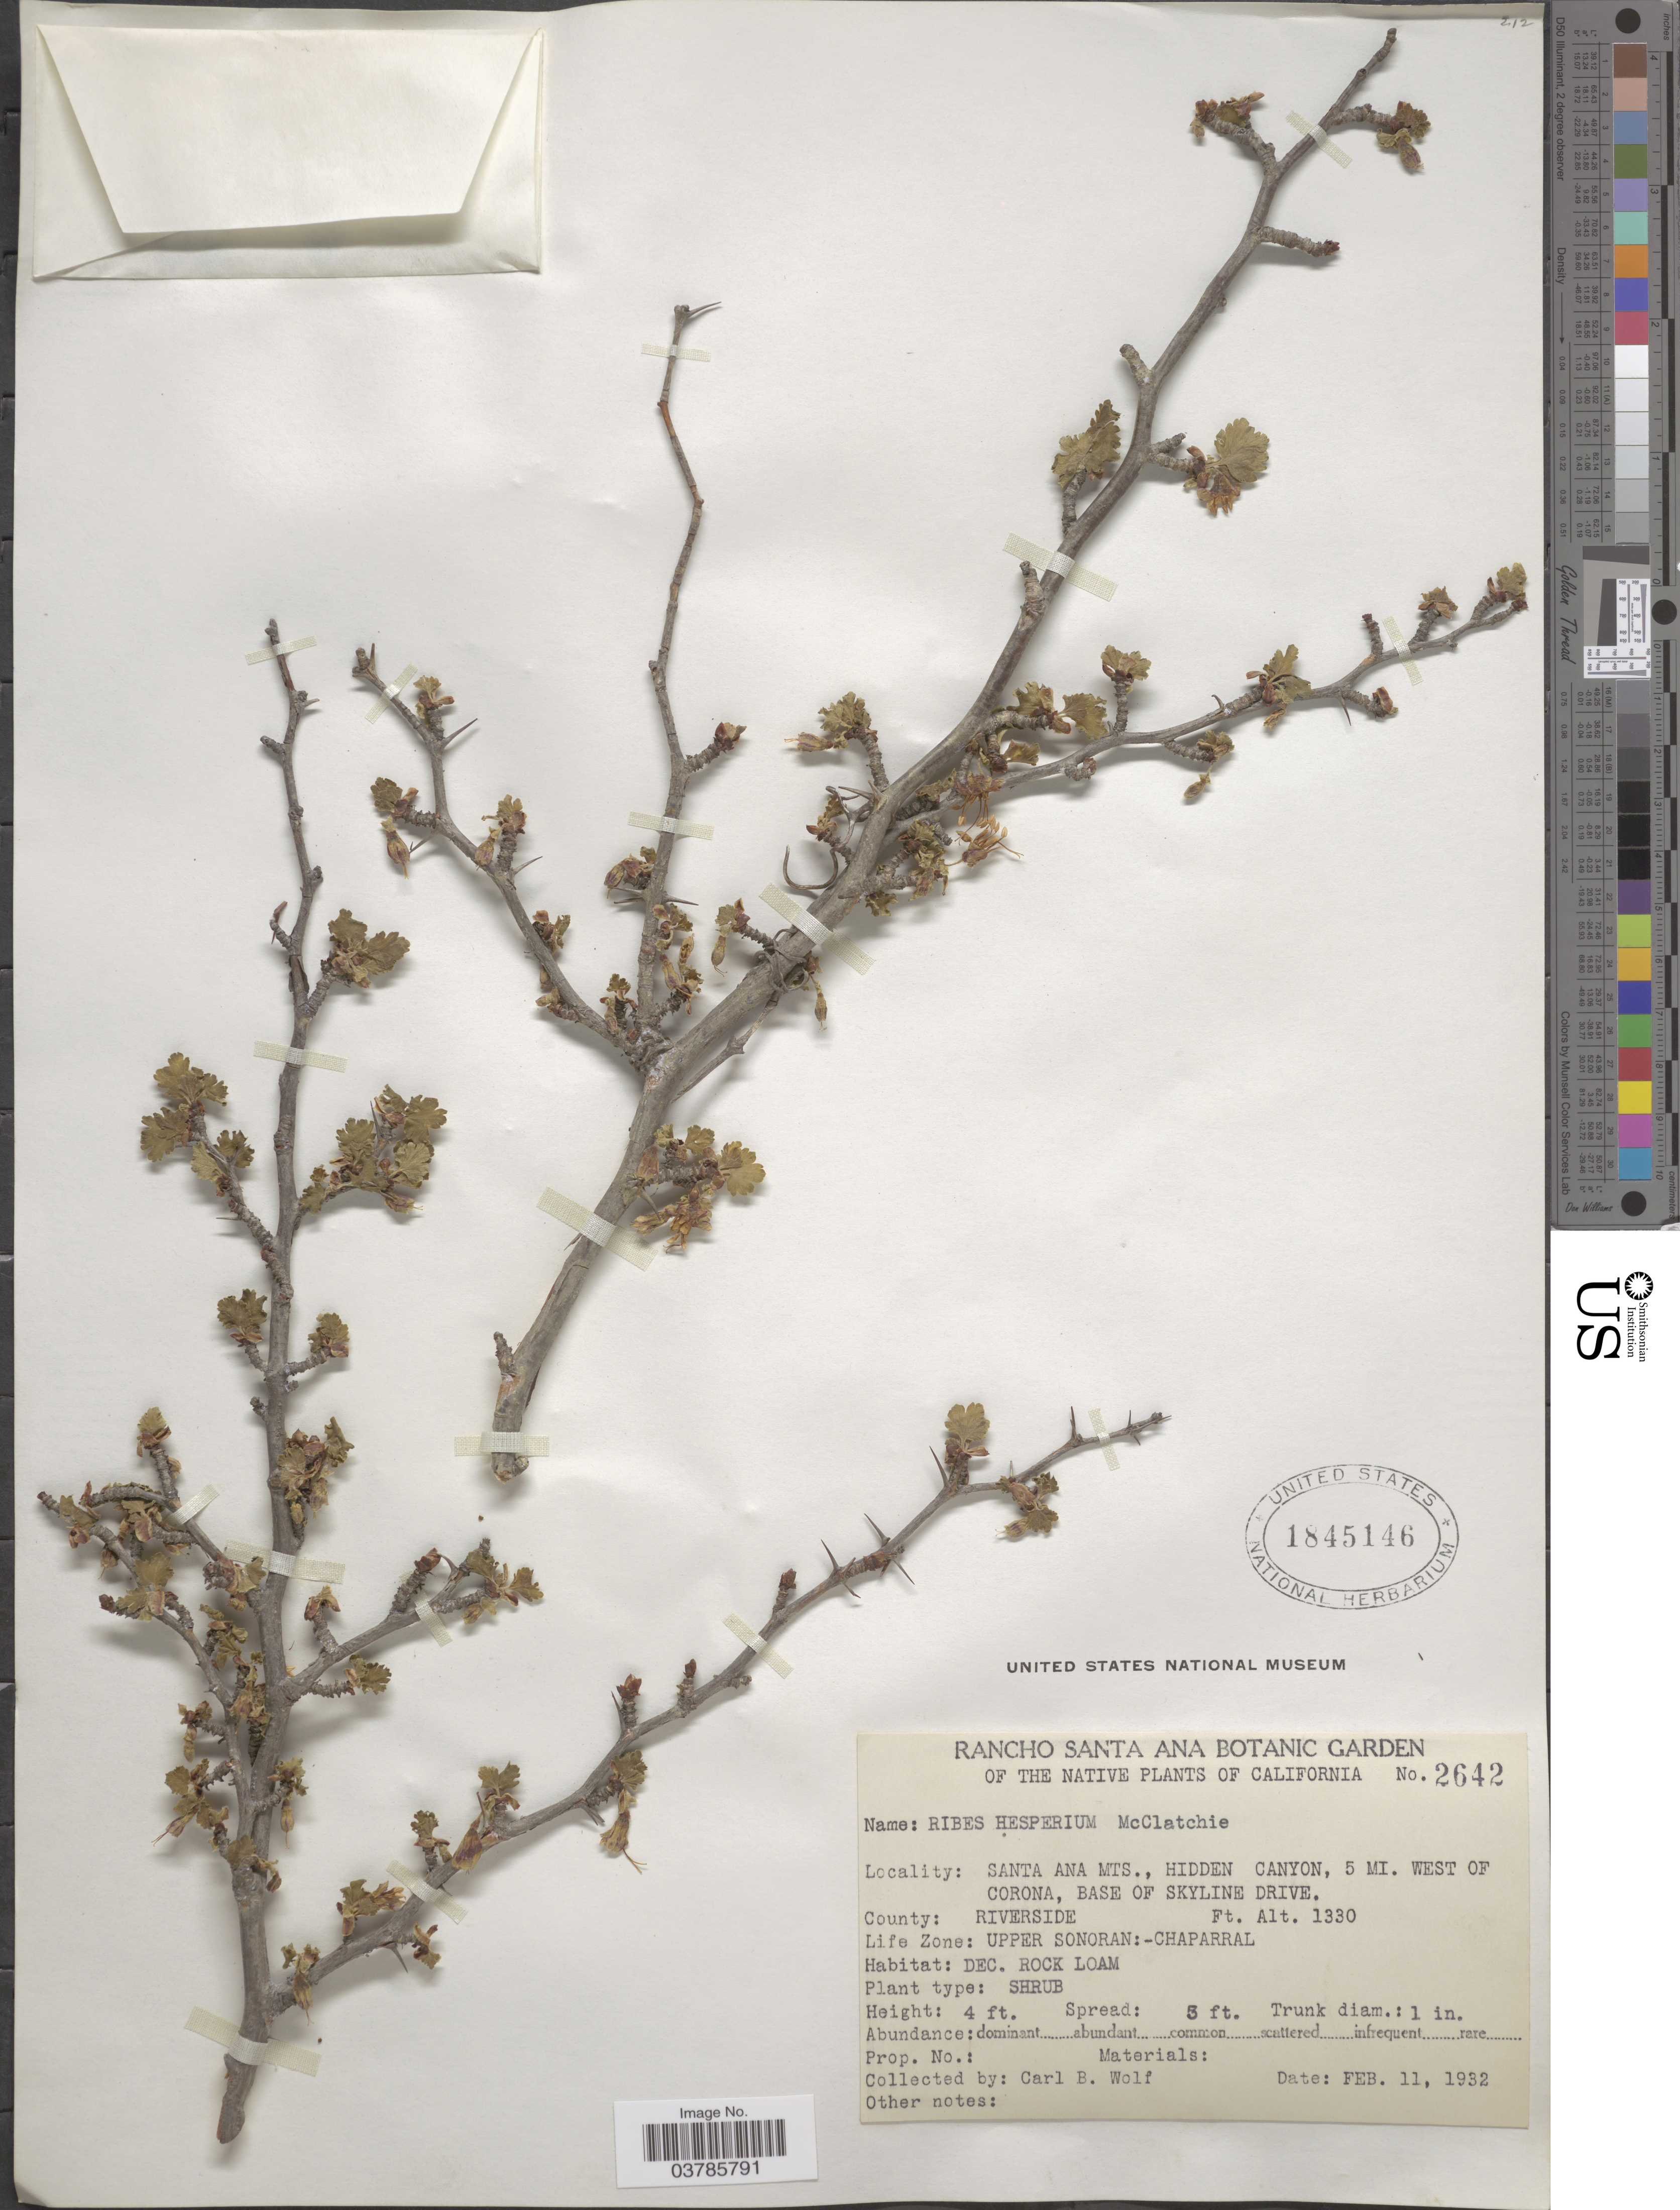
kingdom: Plantae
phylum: Tracheophyta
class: Magnoliopsida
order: Saxifragales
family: Grossulariaceae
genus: Ribes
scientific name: Ribes californicum var. hesperium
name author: (McClatchie) Jeps.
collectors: C. B. Wolf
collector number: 2642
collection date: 1932-02-11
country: United States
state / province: California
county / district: Riverside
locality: Santa Ana Mts., Hidden Canyon, 5 mi. west of Corona, base of Skyline Drive. County Riverside. Life Zone: Upper Sonoran: - Chaparral.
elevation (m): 405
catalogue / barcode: US 1845146